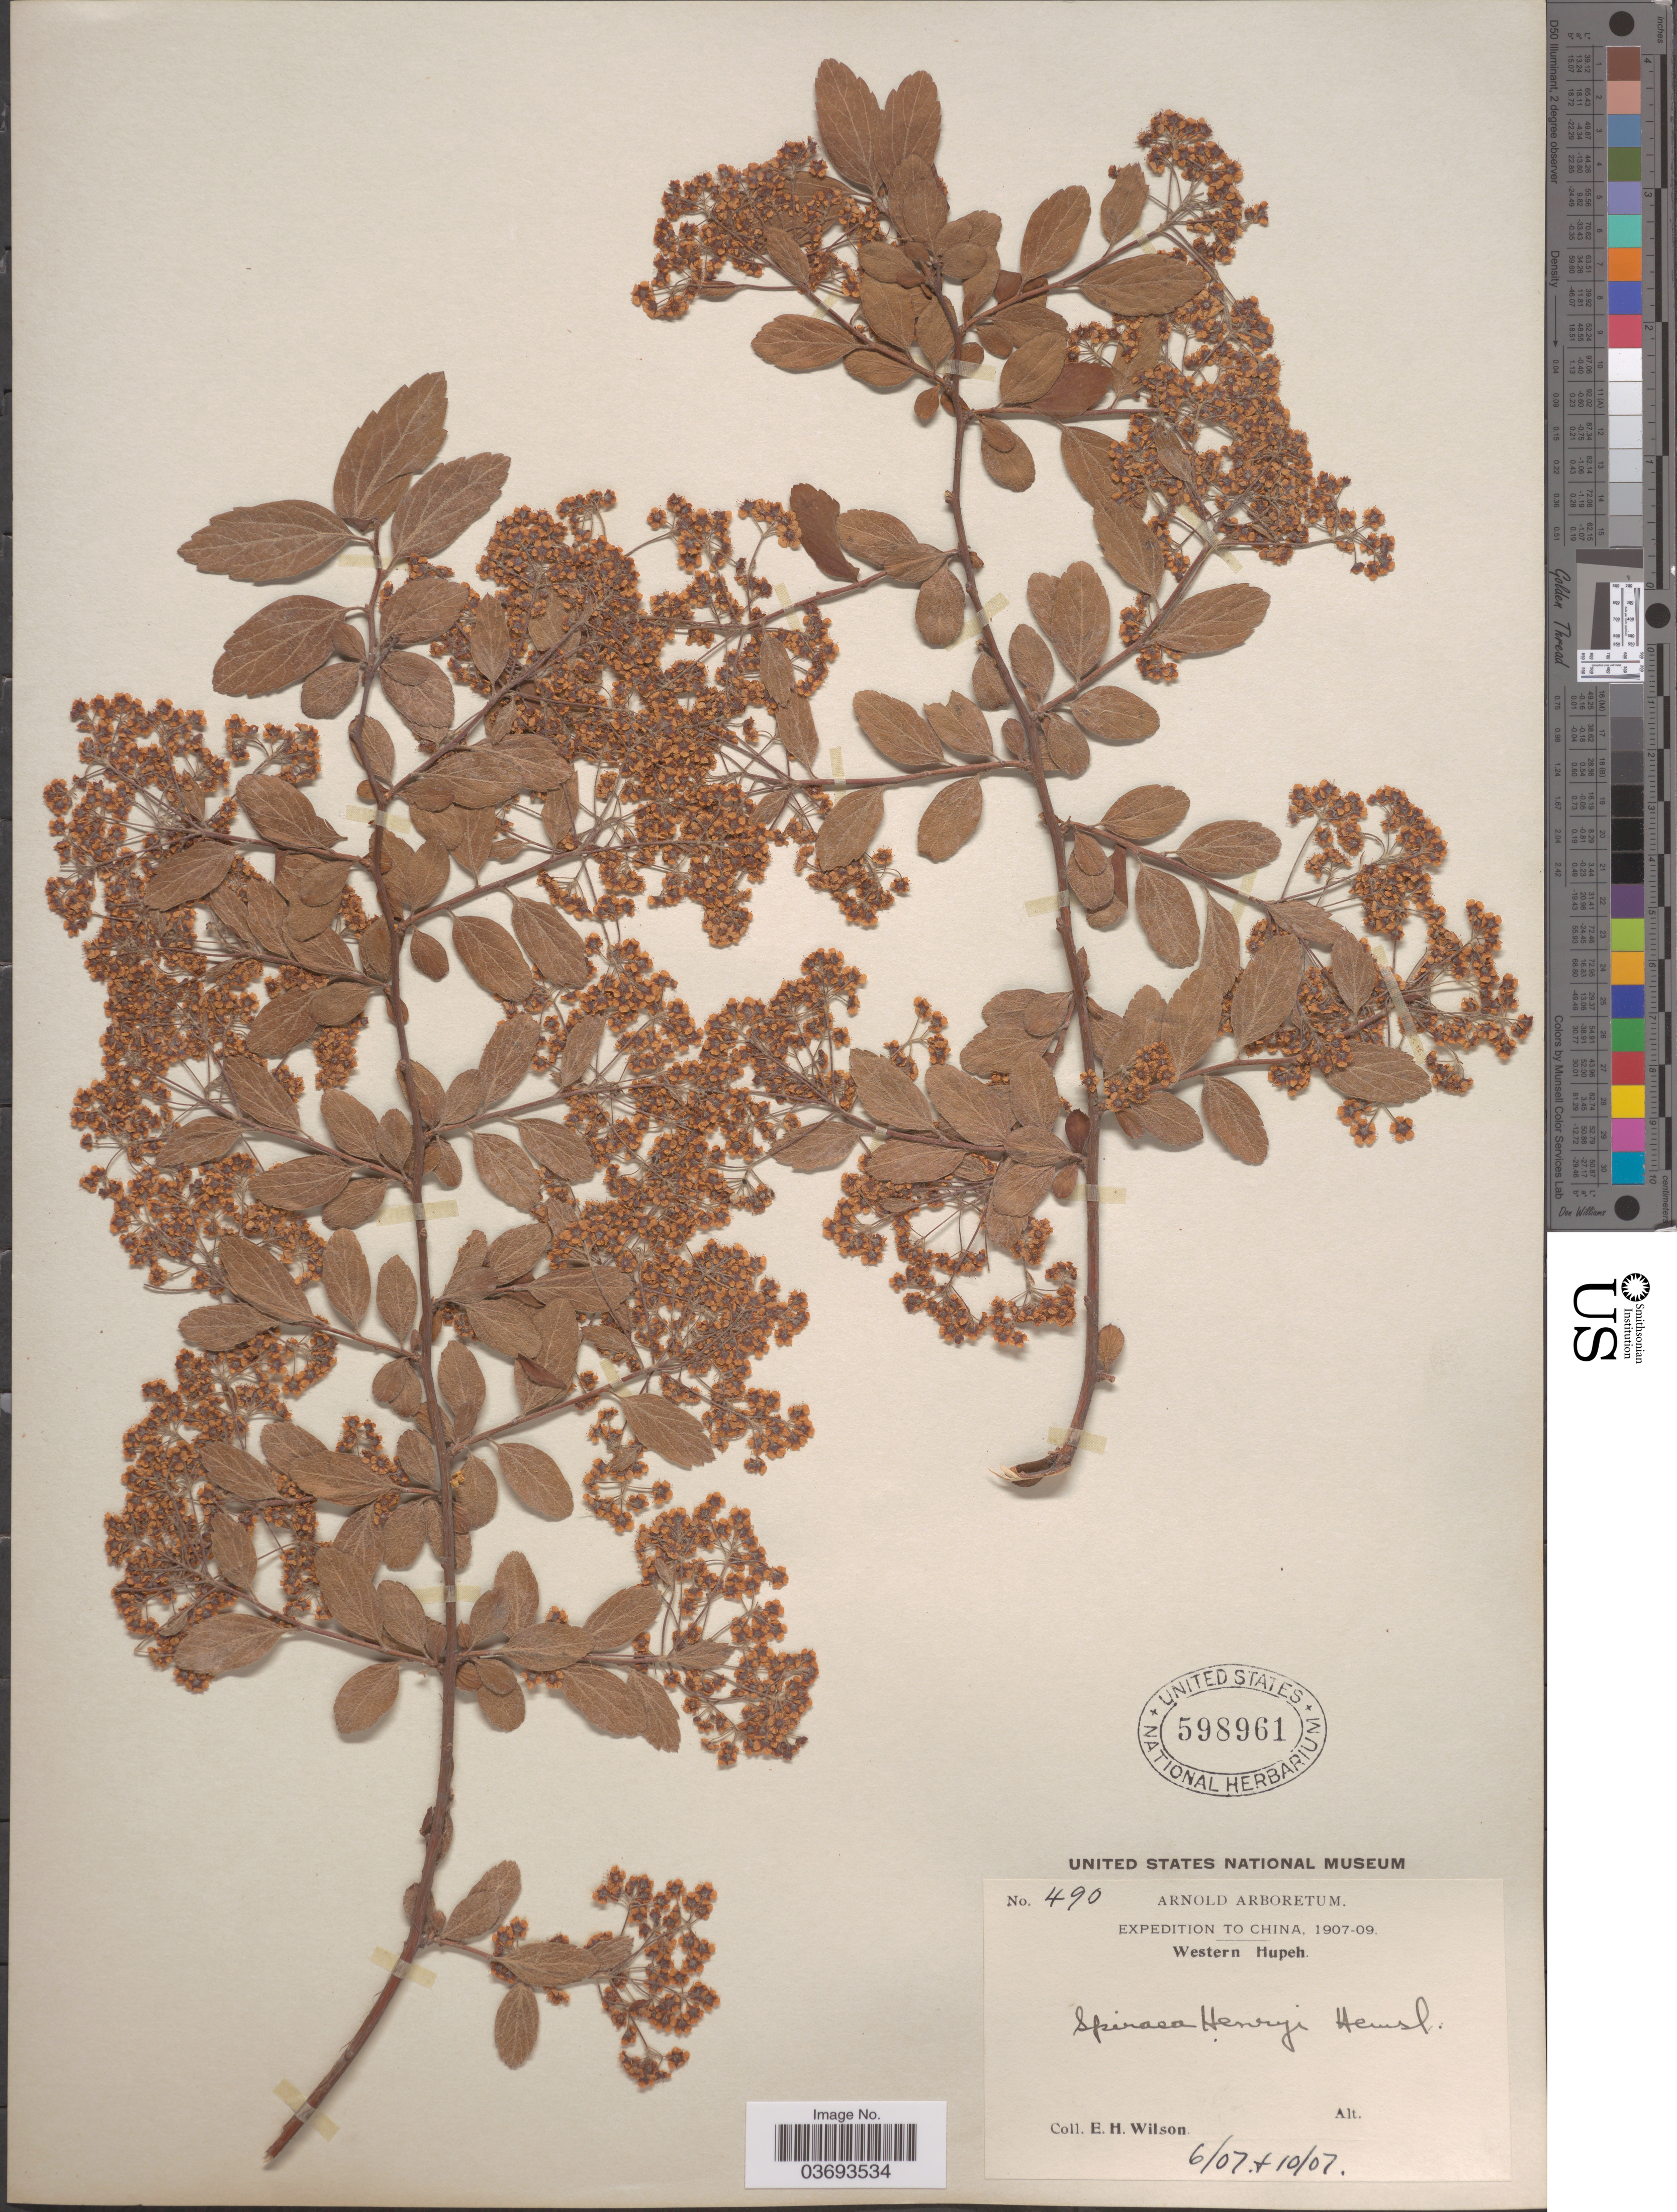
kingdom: Plantae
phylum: Tracheophyta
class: Magnoliopsida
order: Rosales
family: Rosaceae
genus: Spiraea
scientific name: Spiraea henryi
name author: Hemsl.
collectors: E. Wilson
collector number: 490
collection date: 1907-06/1907-10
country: China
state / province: Hubei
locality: Western Hupeh.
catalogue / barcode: US 598961